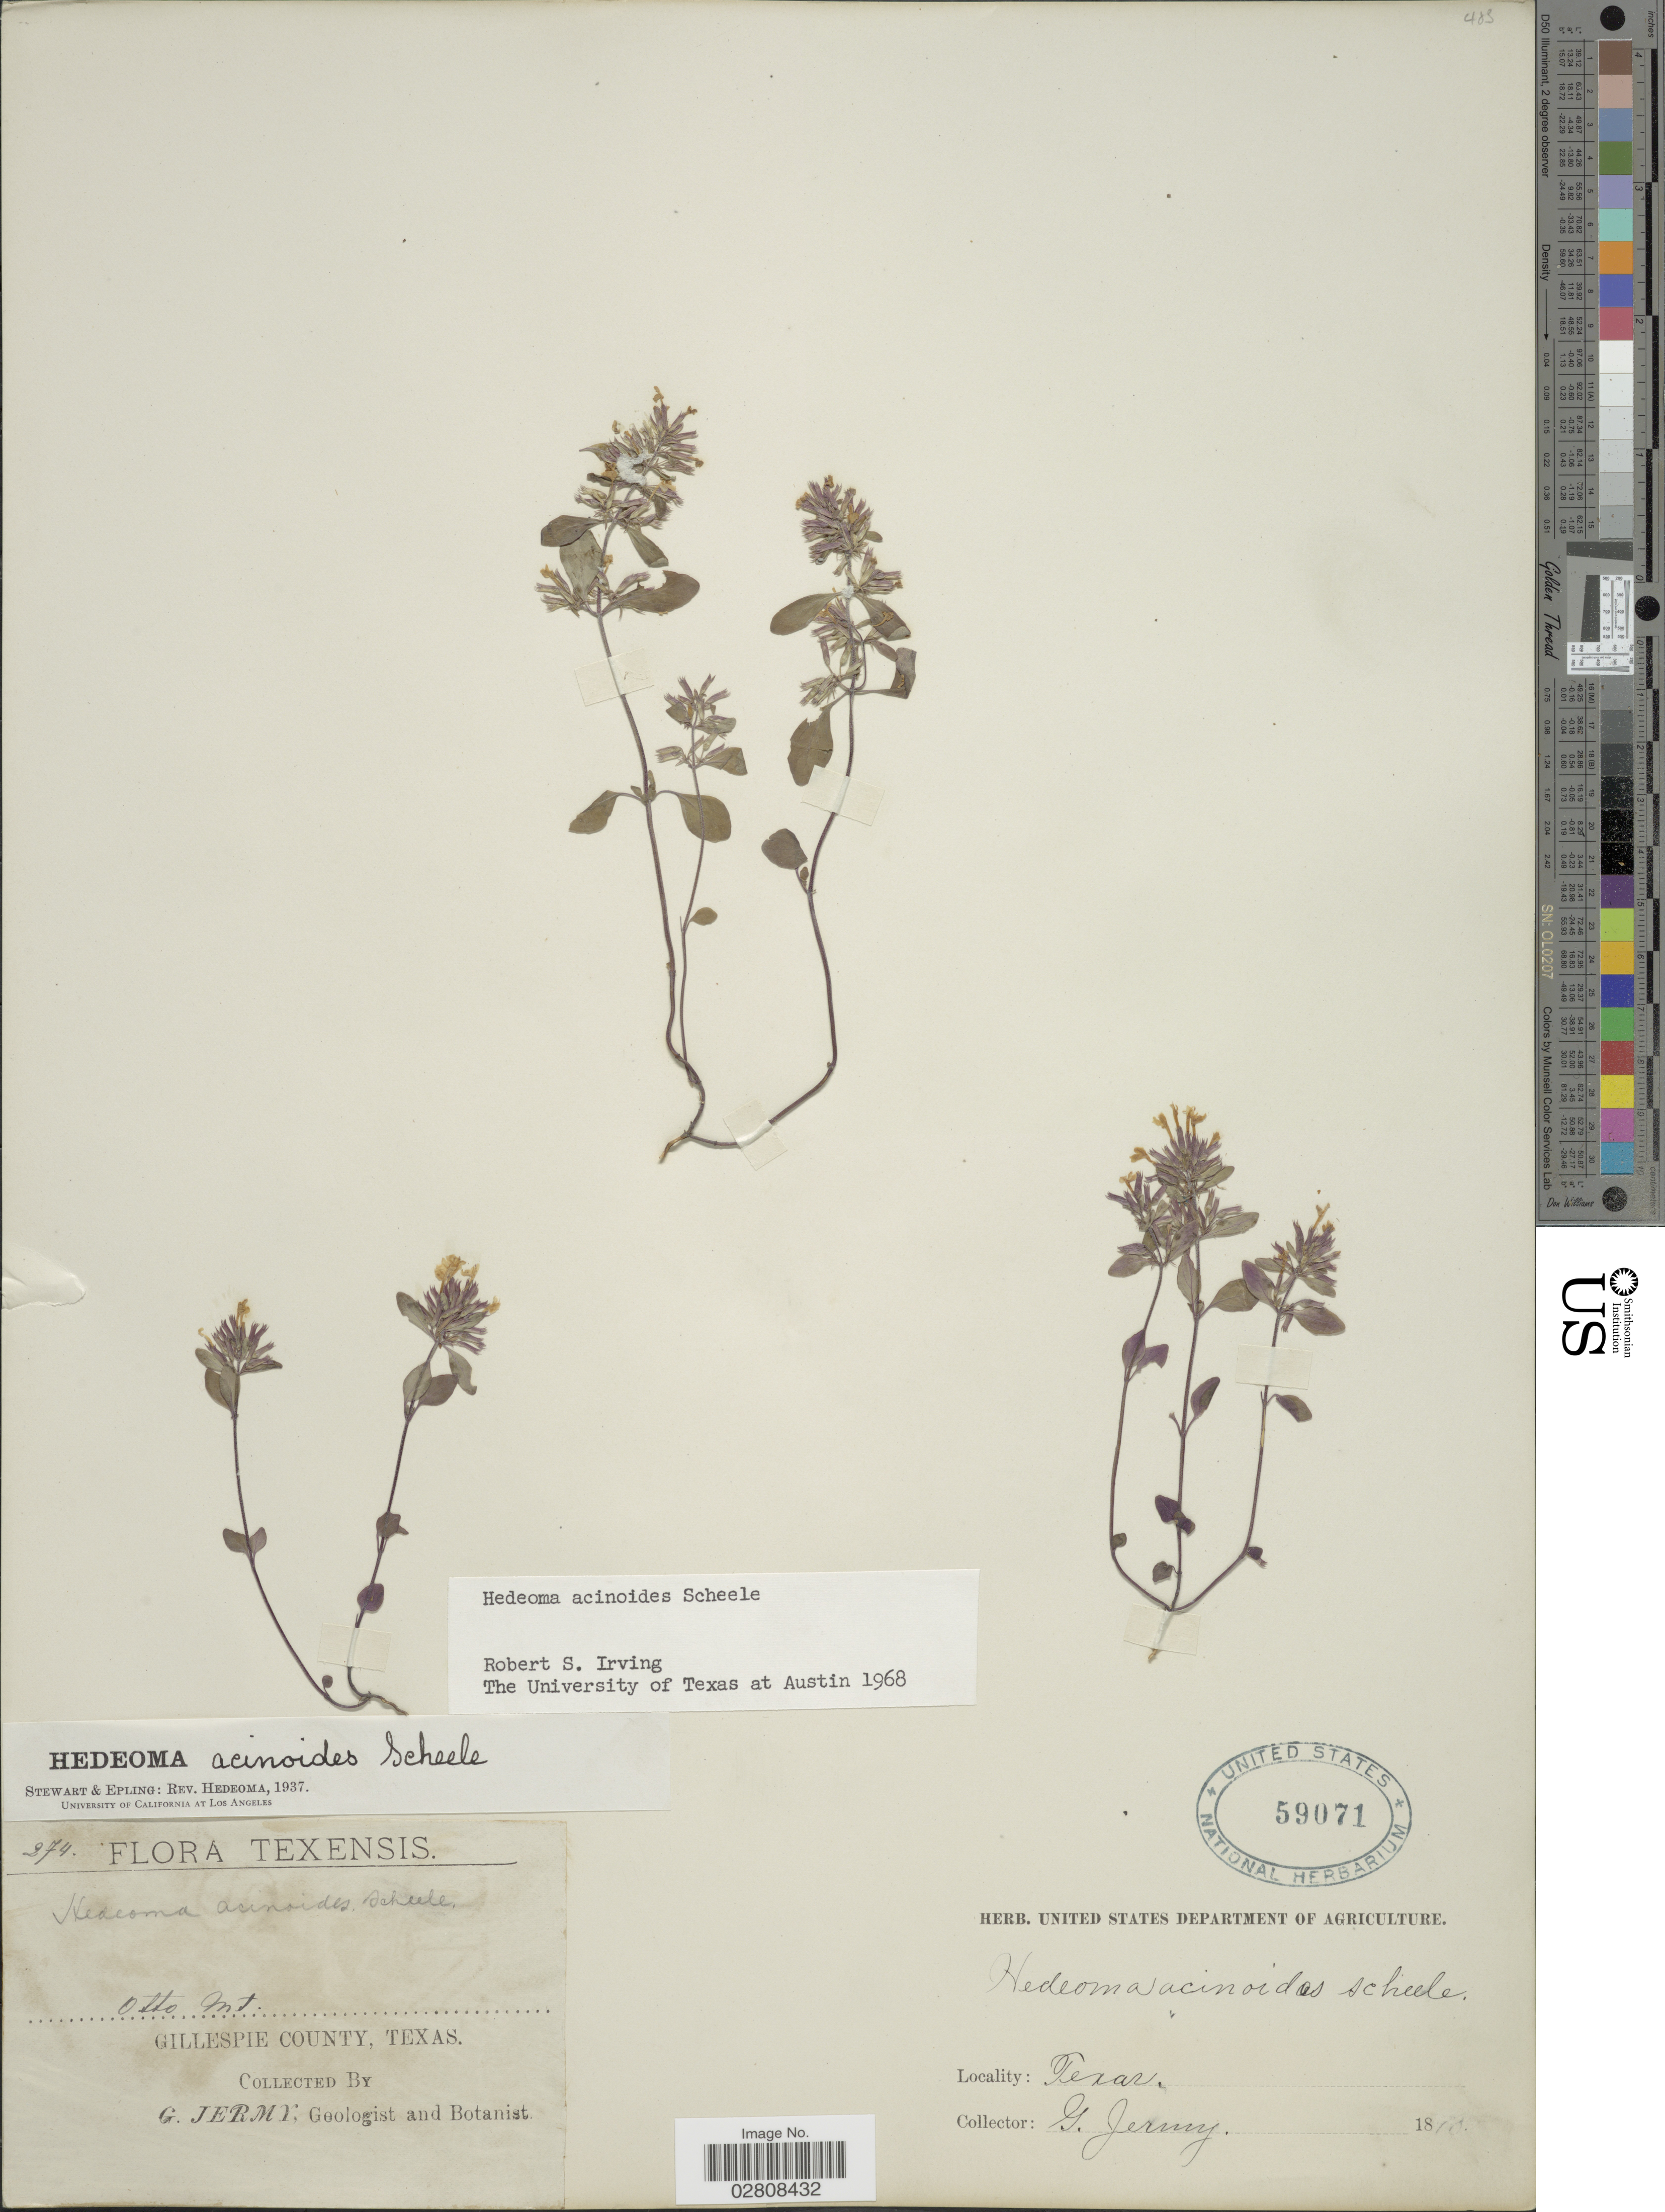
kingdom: Plantae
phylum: Tracheophyta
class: Magnoliopsida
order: Lamiales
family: Lamiaceae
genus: Hedeoma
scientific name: Hedeoma acinoides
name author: Scheele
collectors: G. Jermy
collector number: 274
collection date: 1810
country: United States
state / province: Texas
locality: Gillespie County. Otto Mt.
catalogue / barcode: US 59071